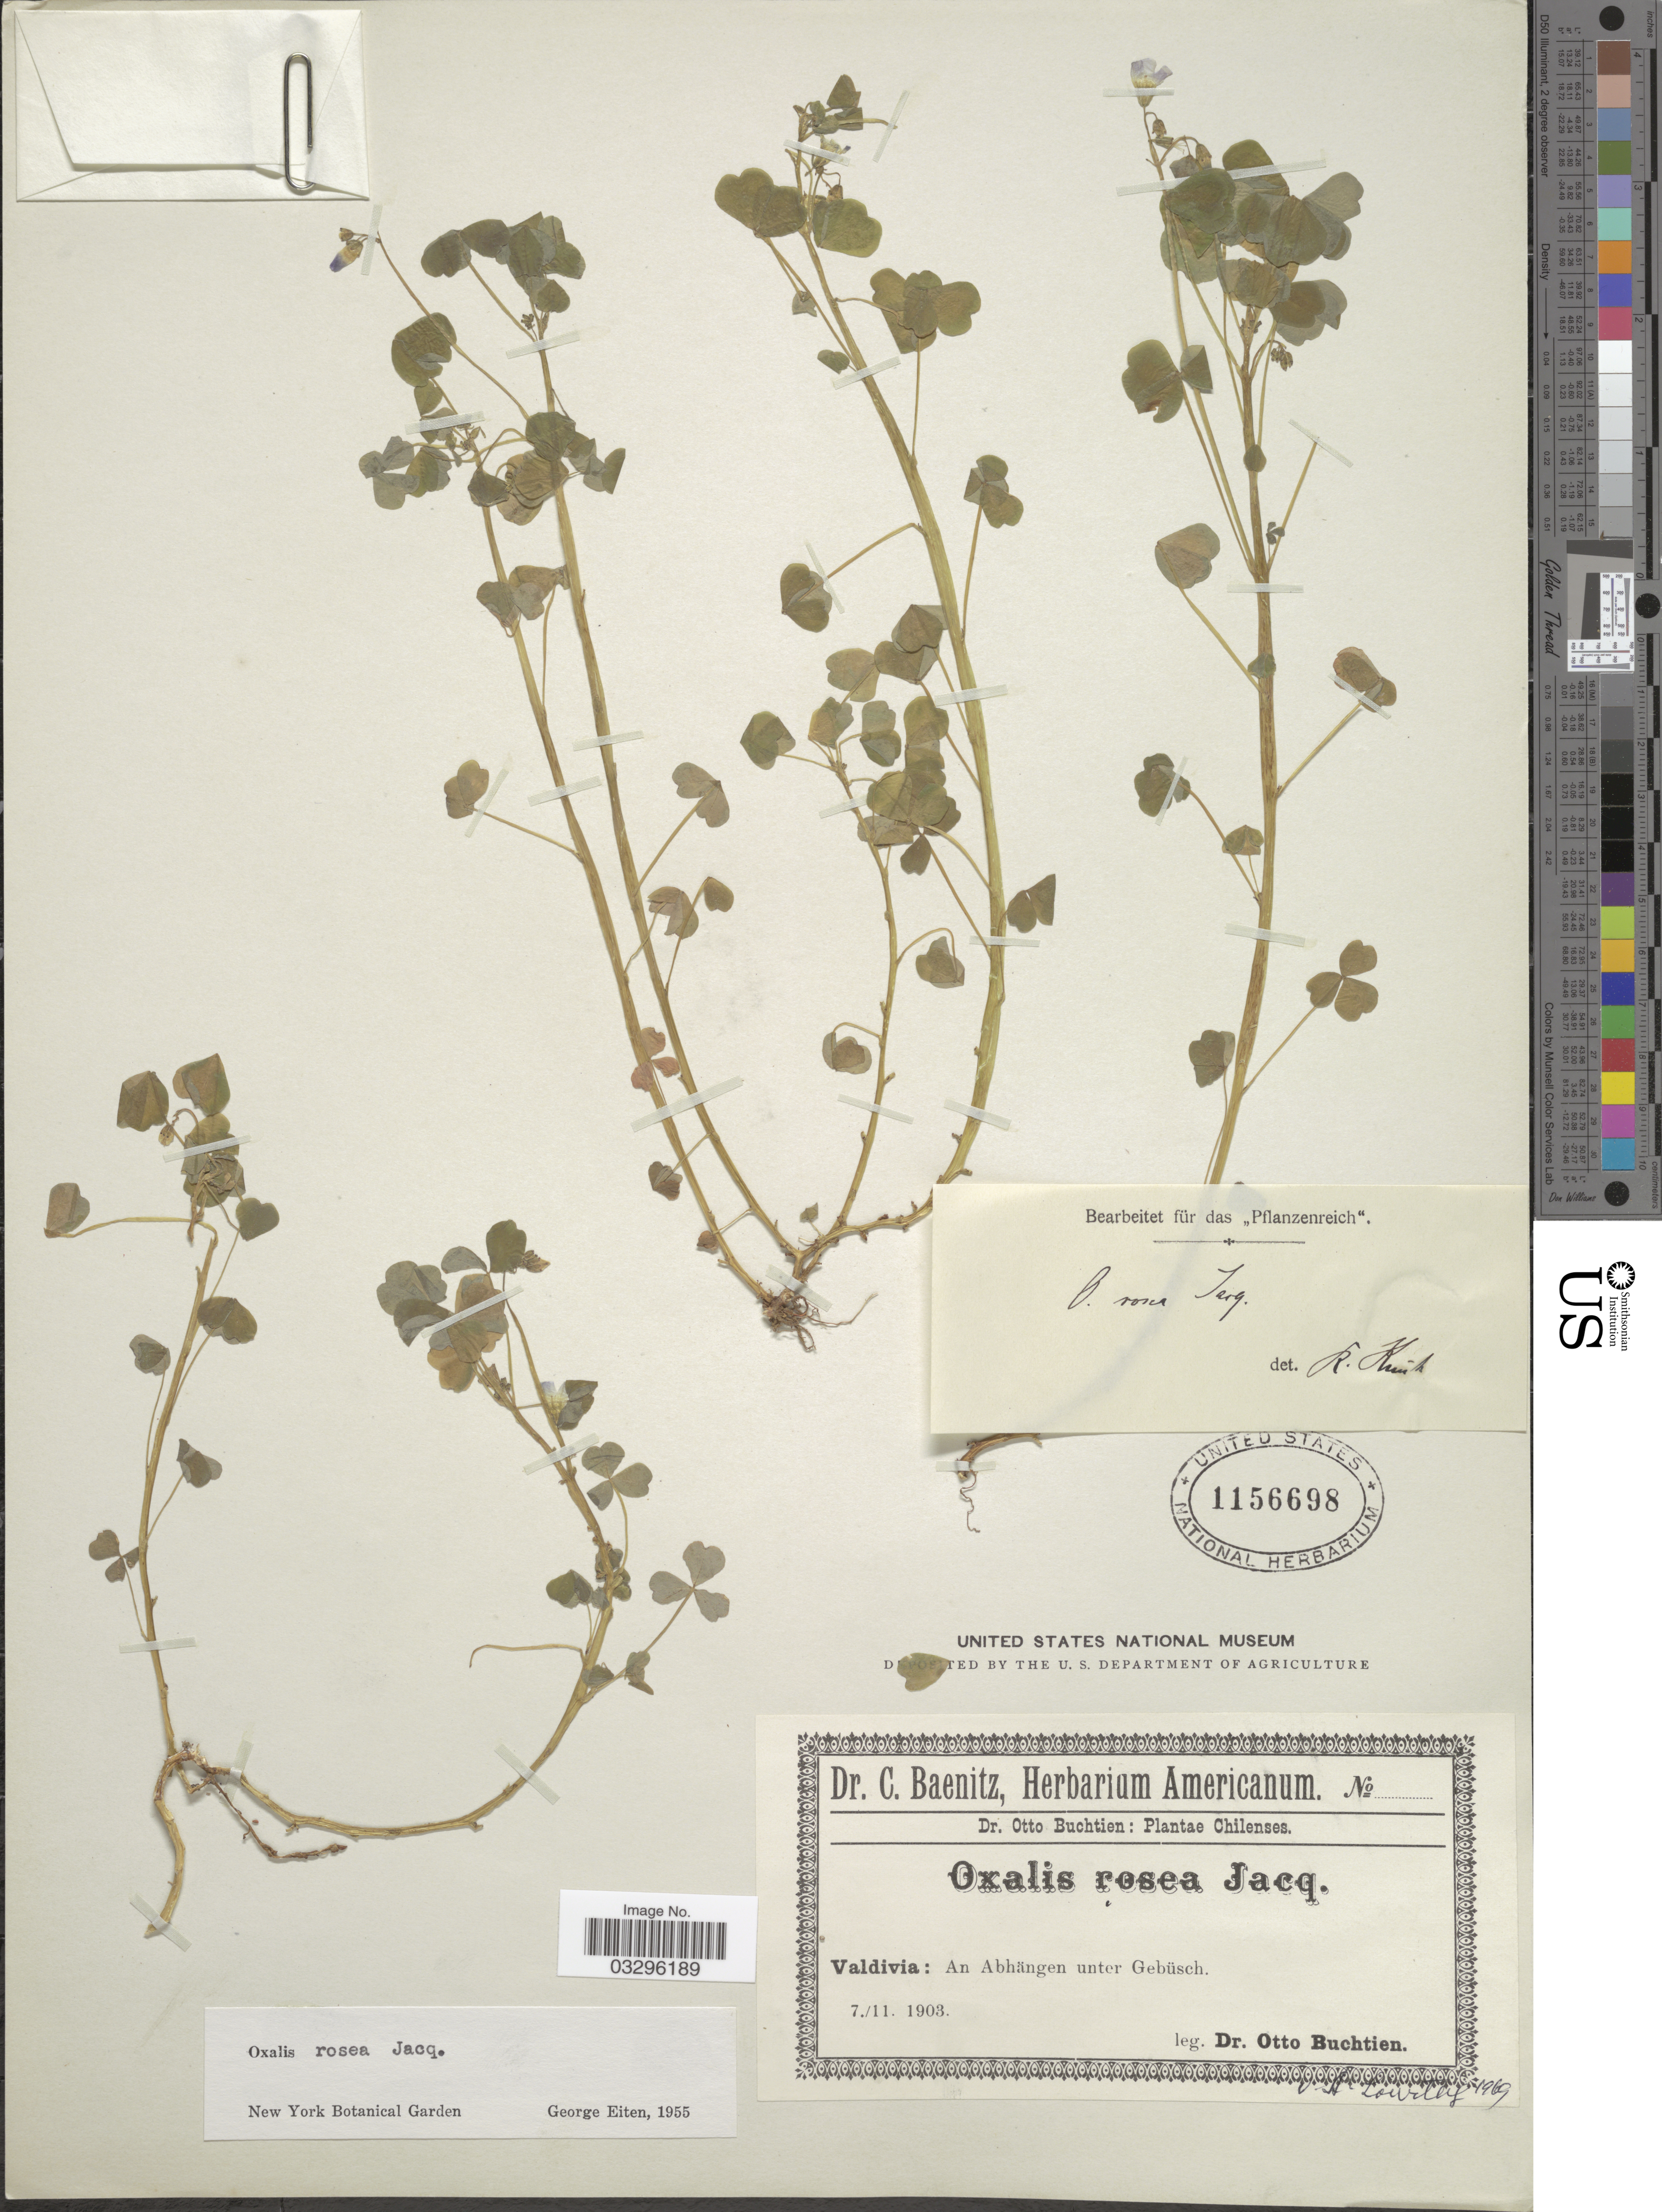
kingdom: Plantae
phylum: Tracheophyta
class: Magnoliopsida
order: Oxalidales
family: Oxalidaceae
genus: Oxalis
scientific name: Oxalis rosea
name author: Jacq.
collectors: O. Buchtien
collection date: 1903-11-07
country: Chile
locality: Valdivia: An Abhängen unter Gebüsch.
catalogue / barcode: US 1156698